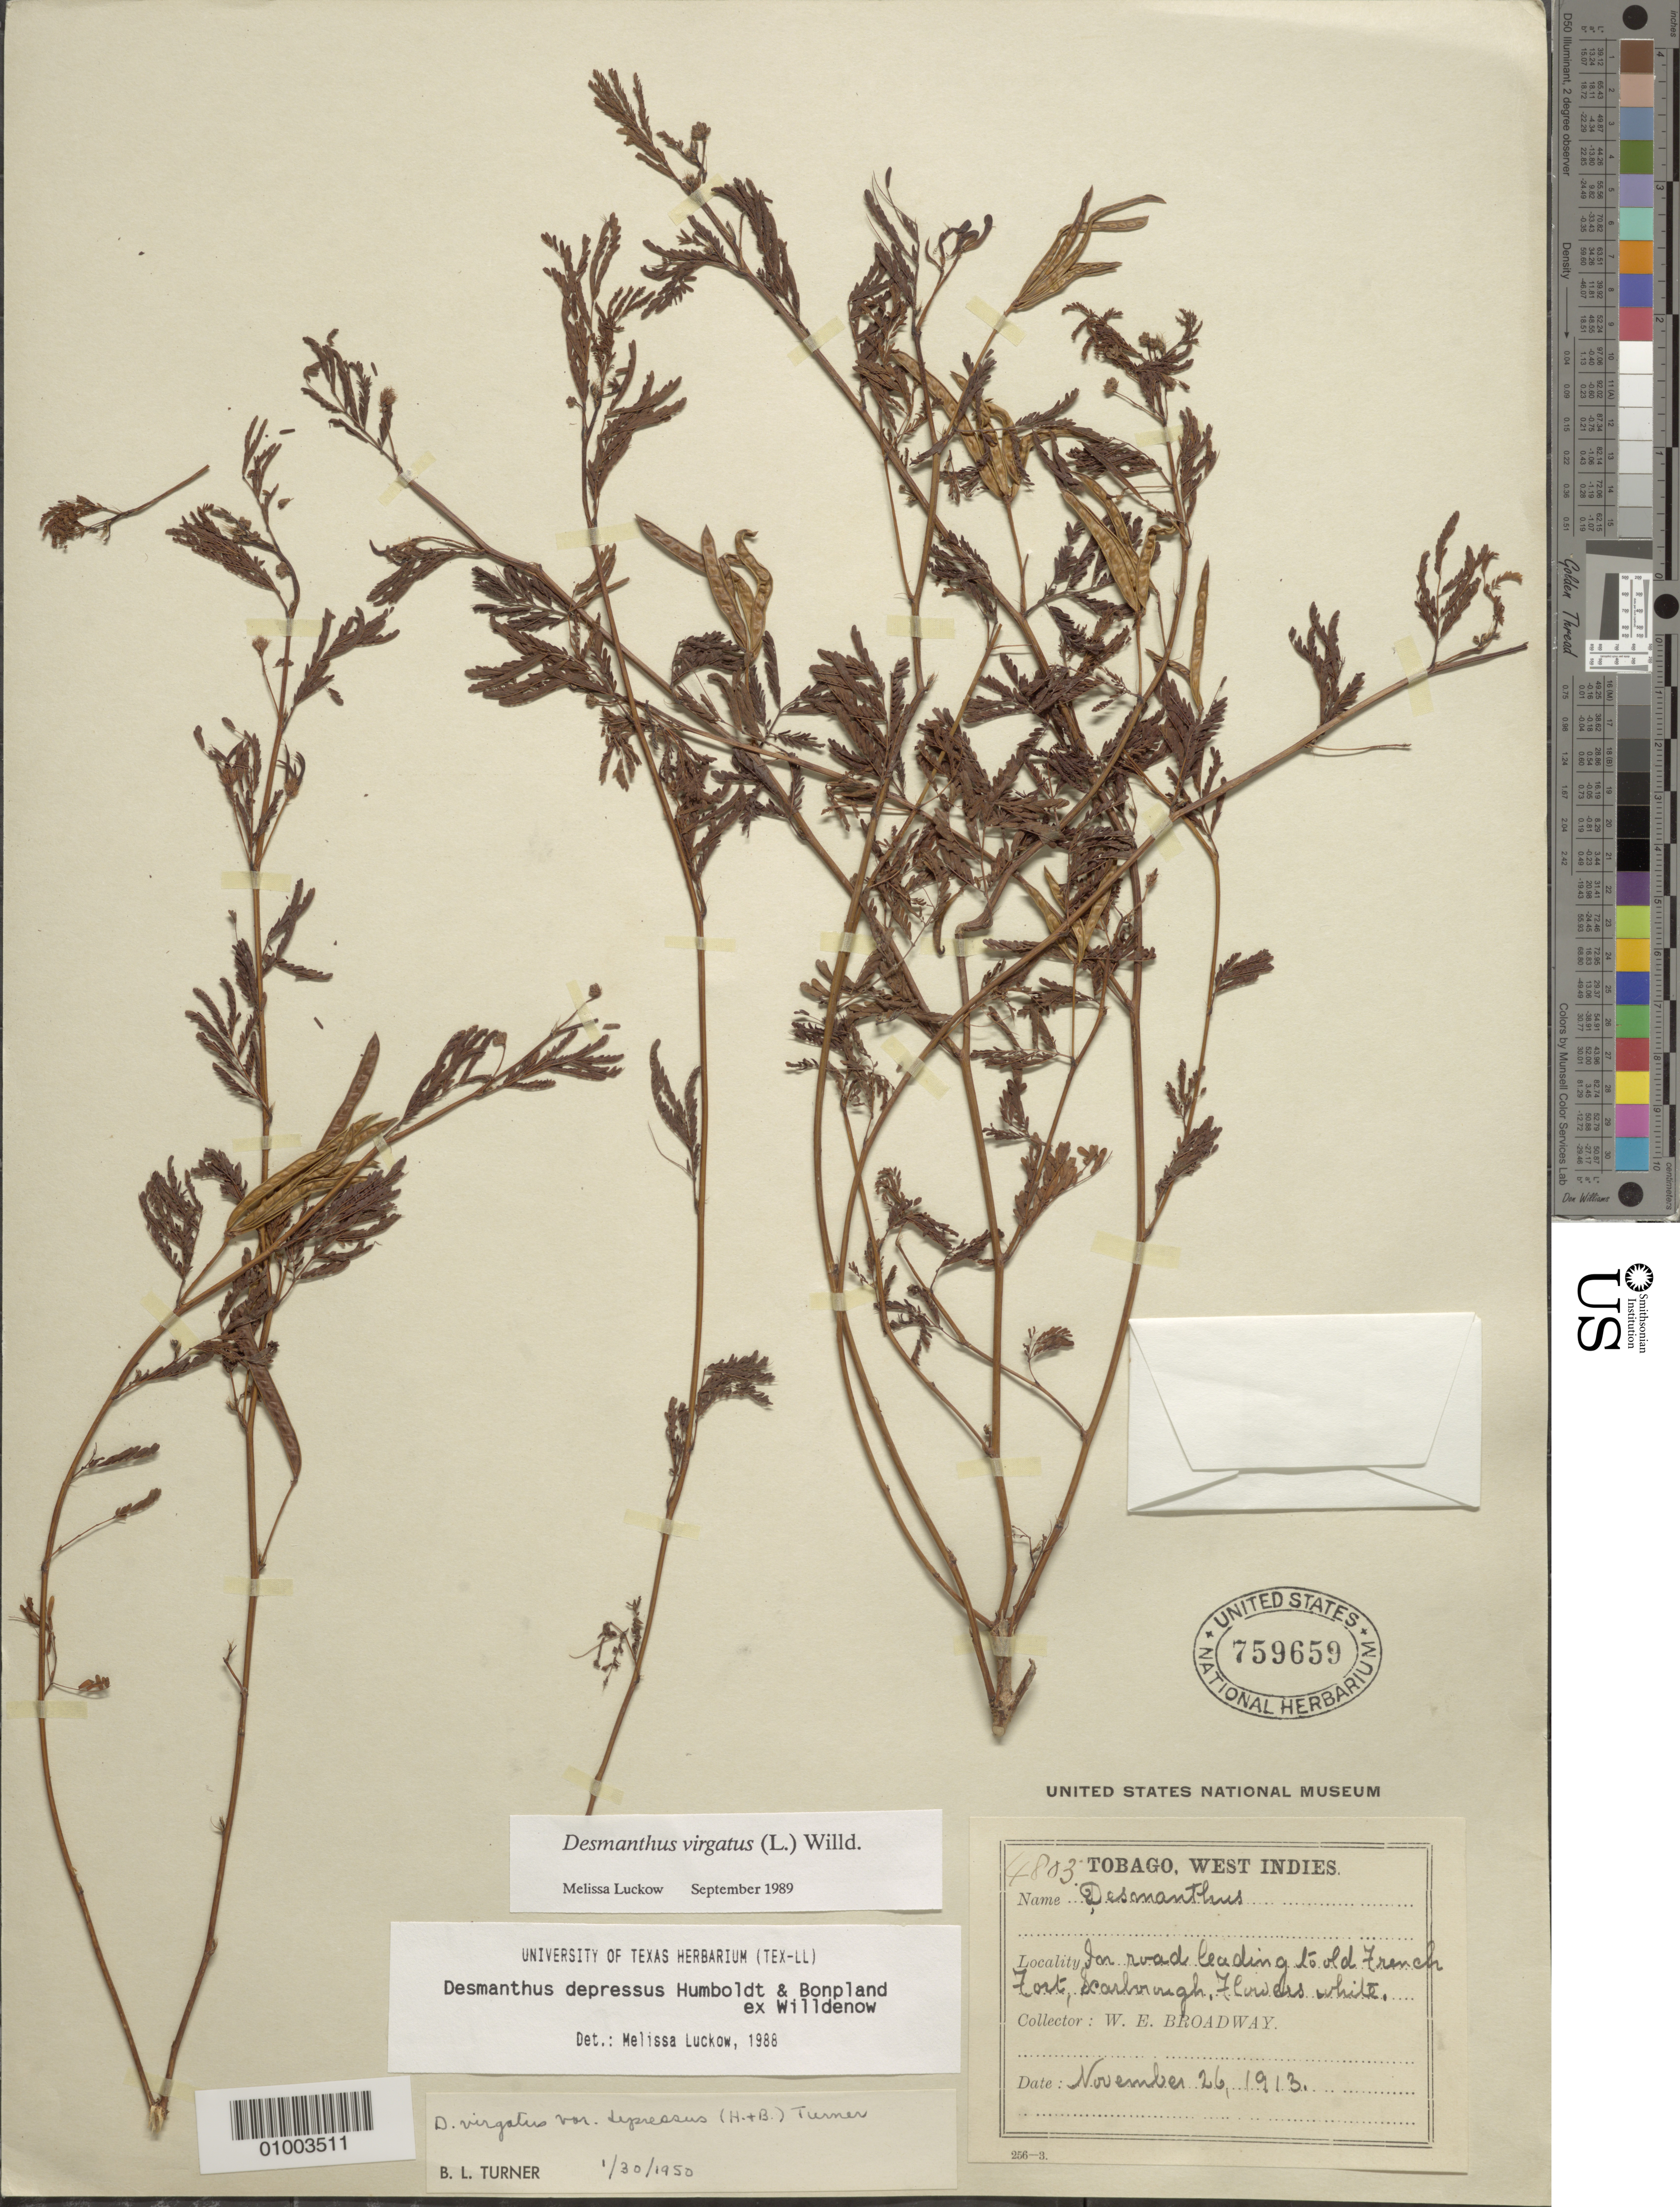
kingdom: Plantae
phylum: Tracheophyta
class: Magnoliopsida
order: Fabales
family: Fabaceae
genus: Desmanthus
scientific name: Desmanthus virgatus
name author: (L.) Willd.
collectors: W. E. Broadway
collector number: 4803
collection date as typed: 26 Nov 1913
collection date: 1913-11-26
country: Trinidad and Tobago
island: Tobago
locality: In road leading to old French Fort, Scarbrorough. Flowers white.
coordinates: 0 N, 0 E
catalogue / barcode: US 759659